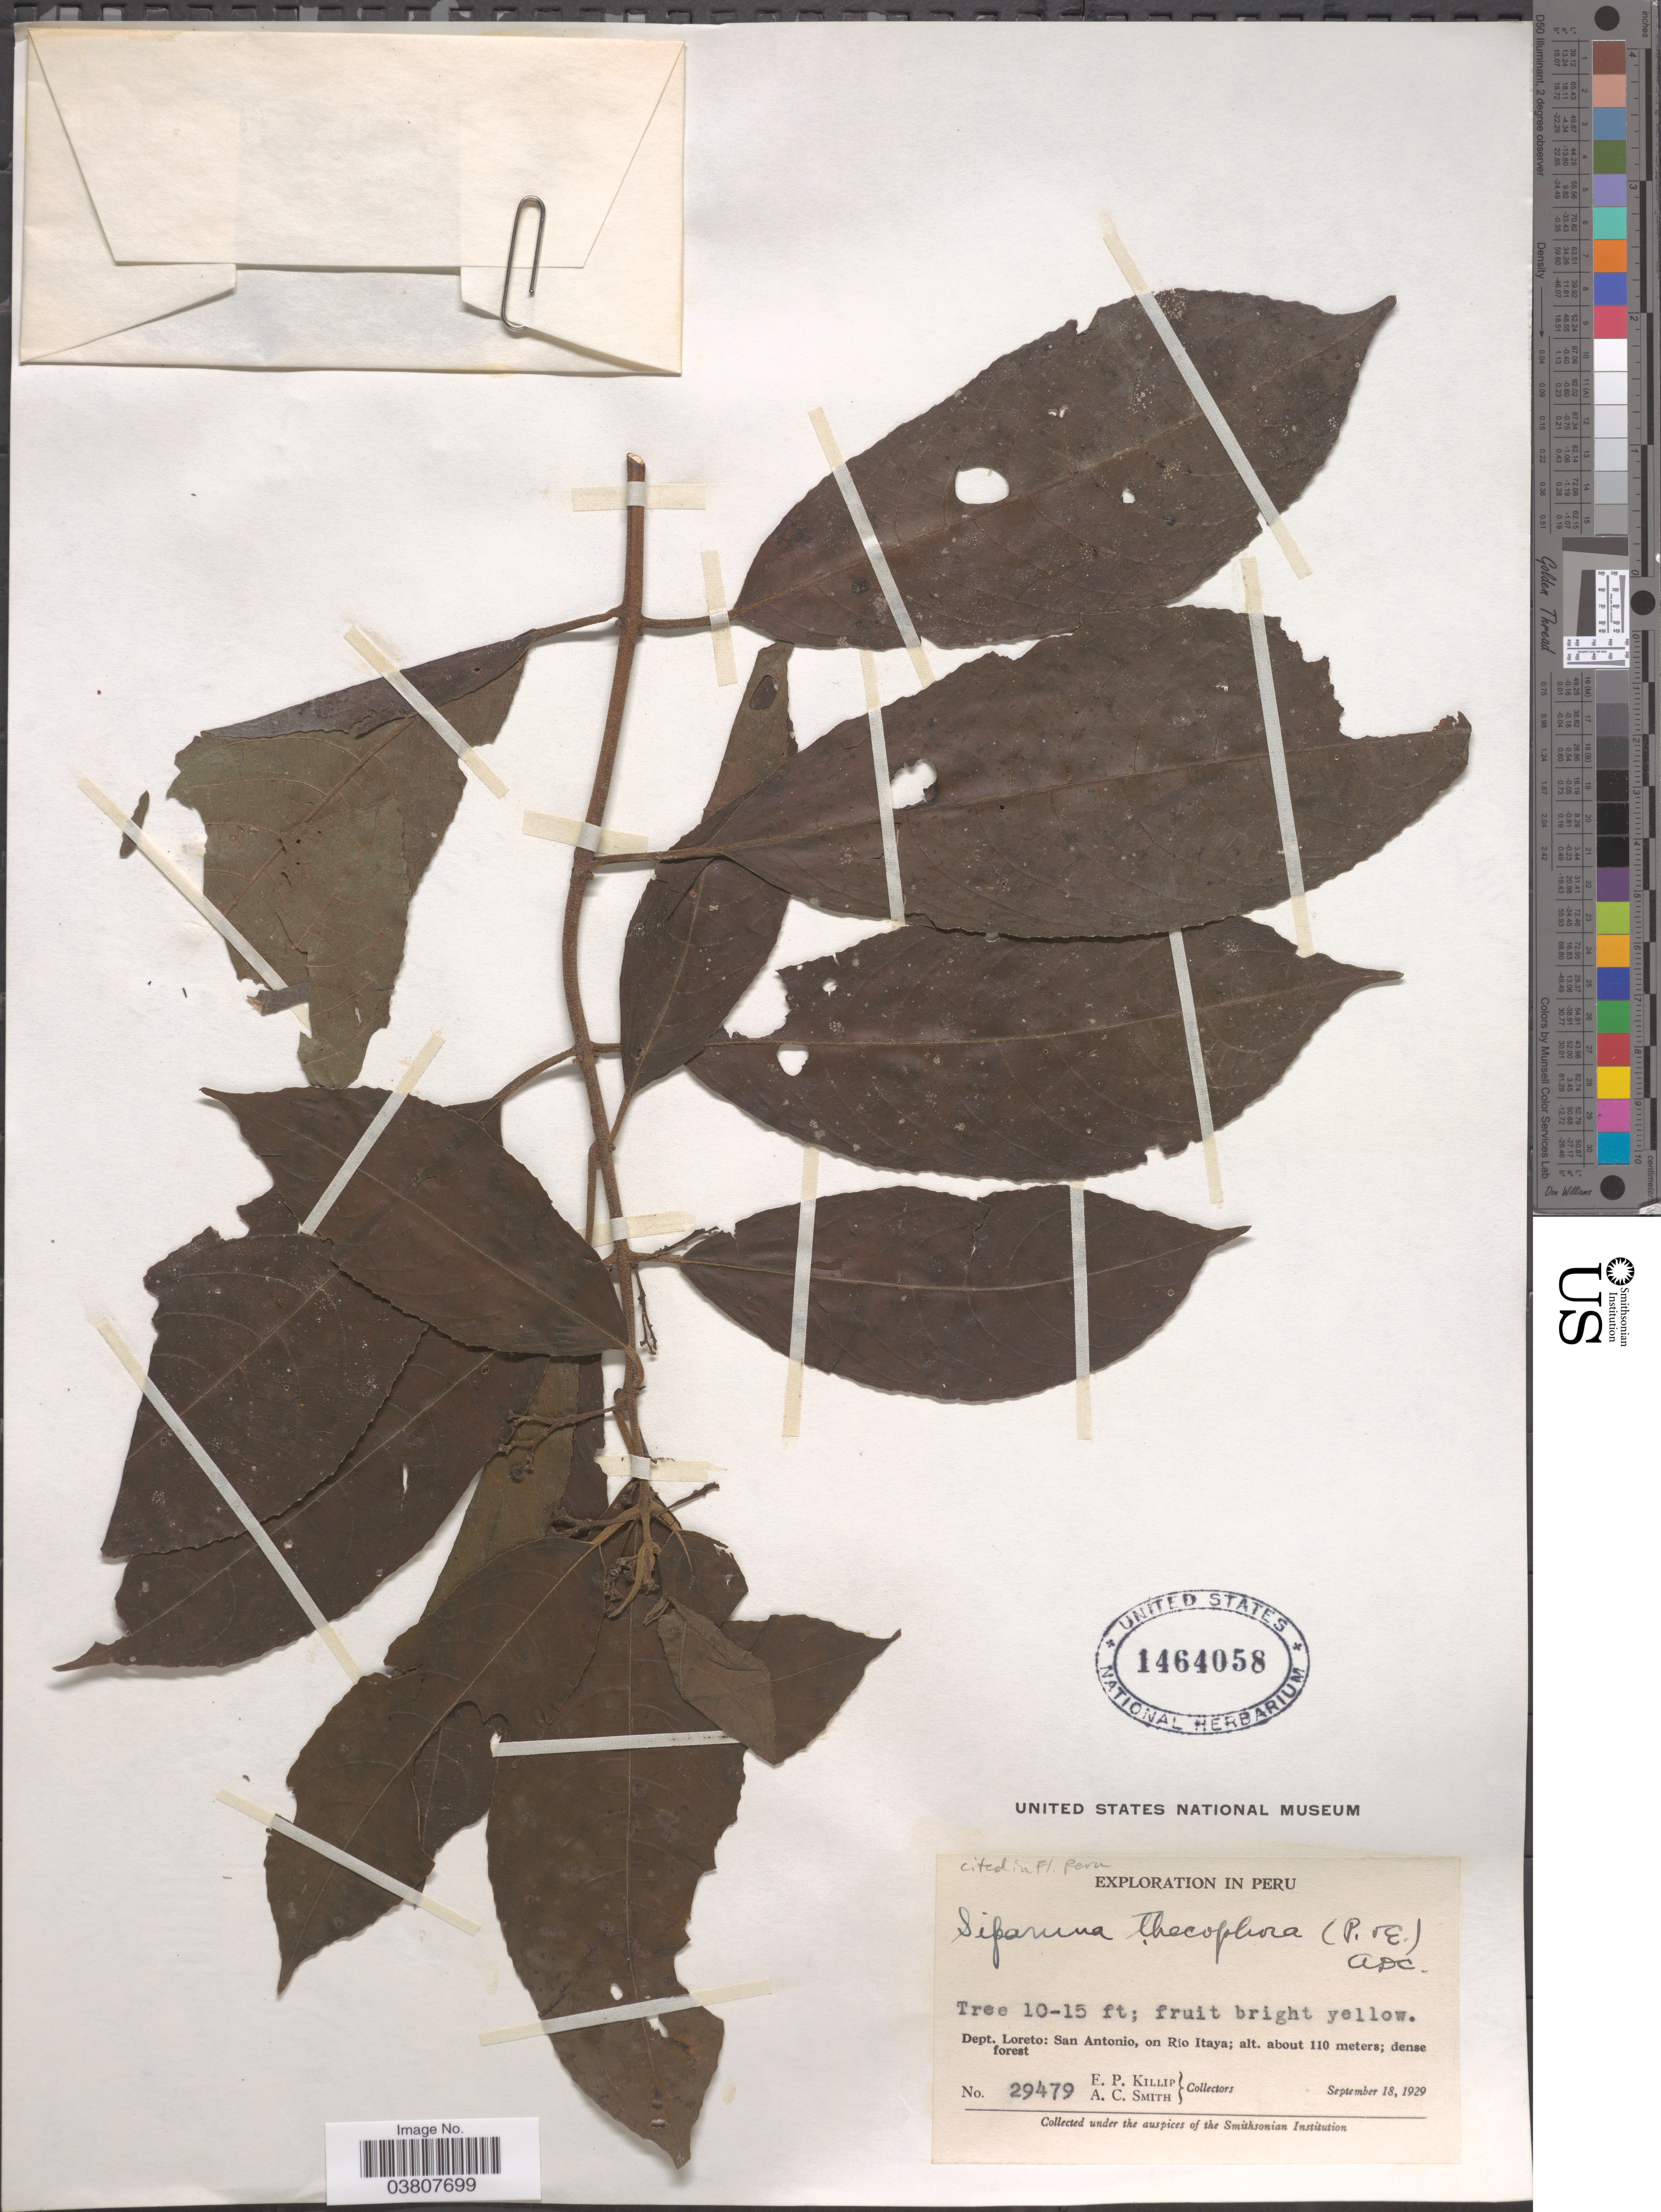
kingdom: Plantae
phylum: Tracheophyta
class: Magnoliopsida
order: Laurales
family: Siparunaceae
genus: Siparuna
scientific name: Siparuna thecaphora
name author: (Poepp. & Endl.) A. DC.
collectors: E. P. Killip & A. C. Smith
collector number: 29479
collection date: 1929-09-18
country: Peru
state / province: Loreto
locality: Dept. Loreto: San Antonio, on Río Itaya.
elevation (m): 110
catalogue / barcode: US 1464058